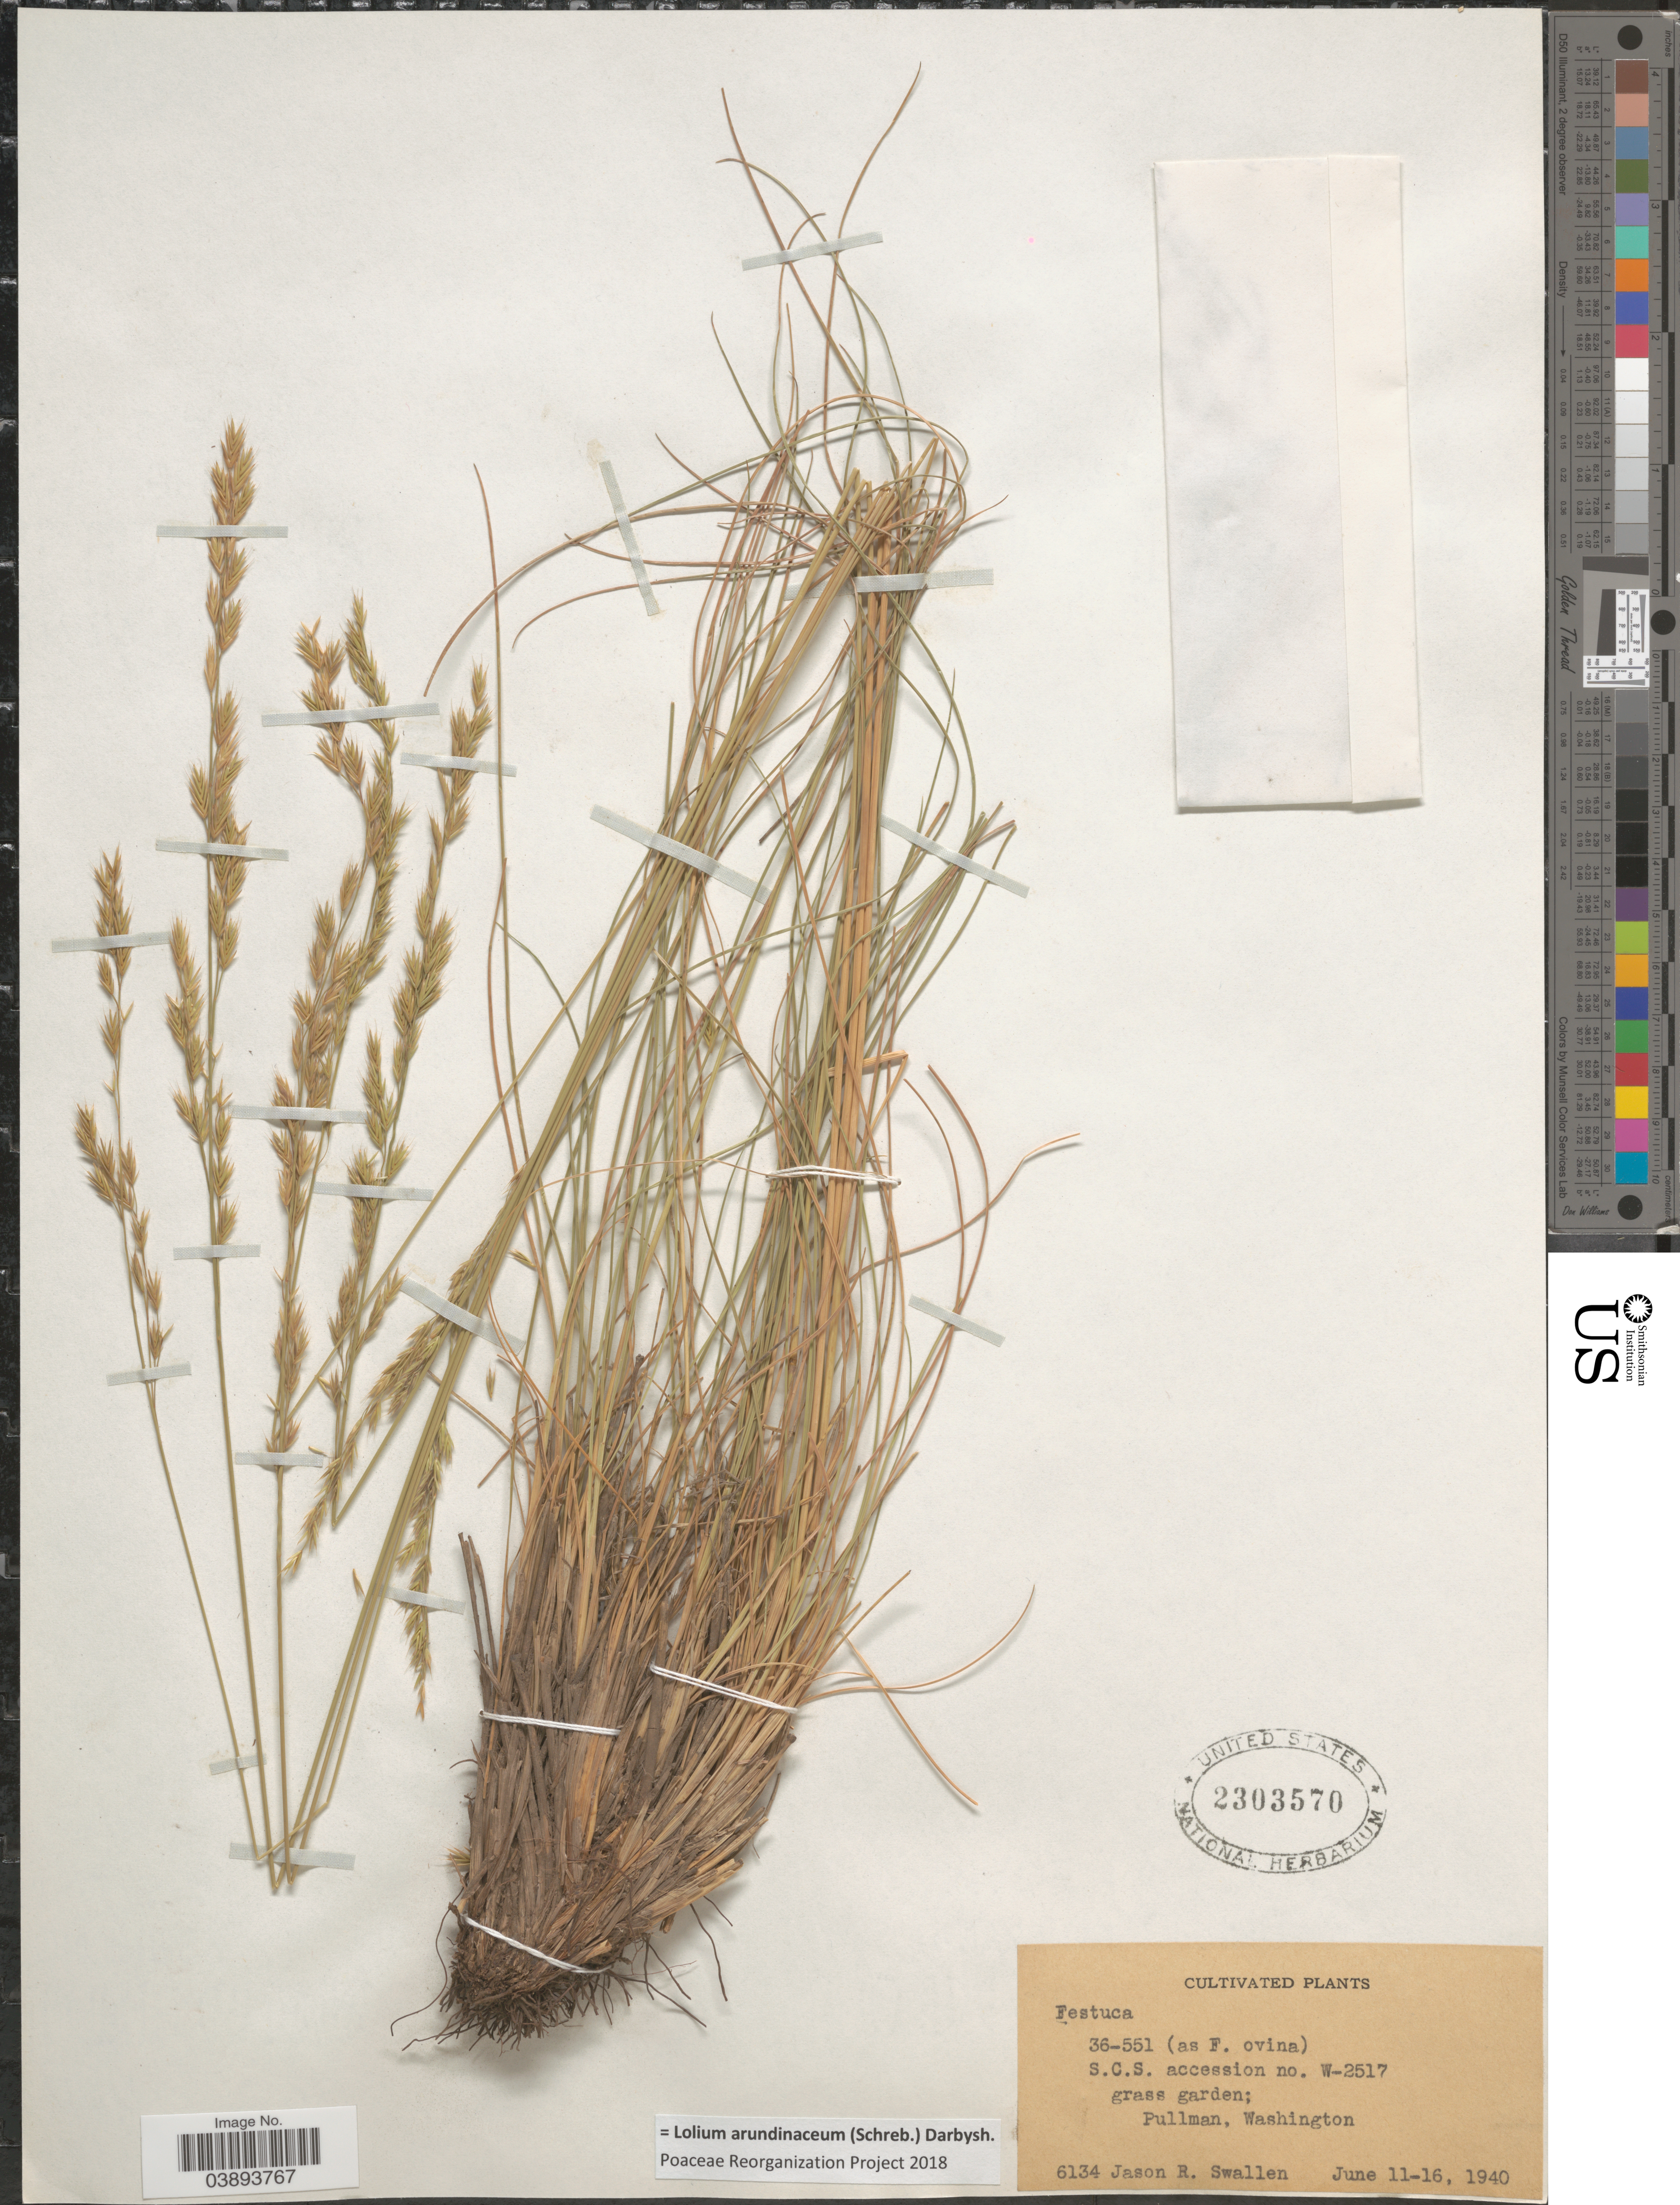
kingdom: Plantae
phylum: Tracheophyta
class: Liliopsida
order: Poales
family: Poaceae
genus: Lolium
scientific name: Lolium arundinaceum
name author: (Schreb.) Darbysh.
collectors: J. R. Swallen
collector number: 6134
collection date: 1940-06-11/1940-06-16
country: United States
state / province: Washington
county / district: Whitman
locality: Grass garden; Pullman.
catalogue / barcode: US 2303570